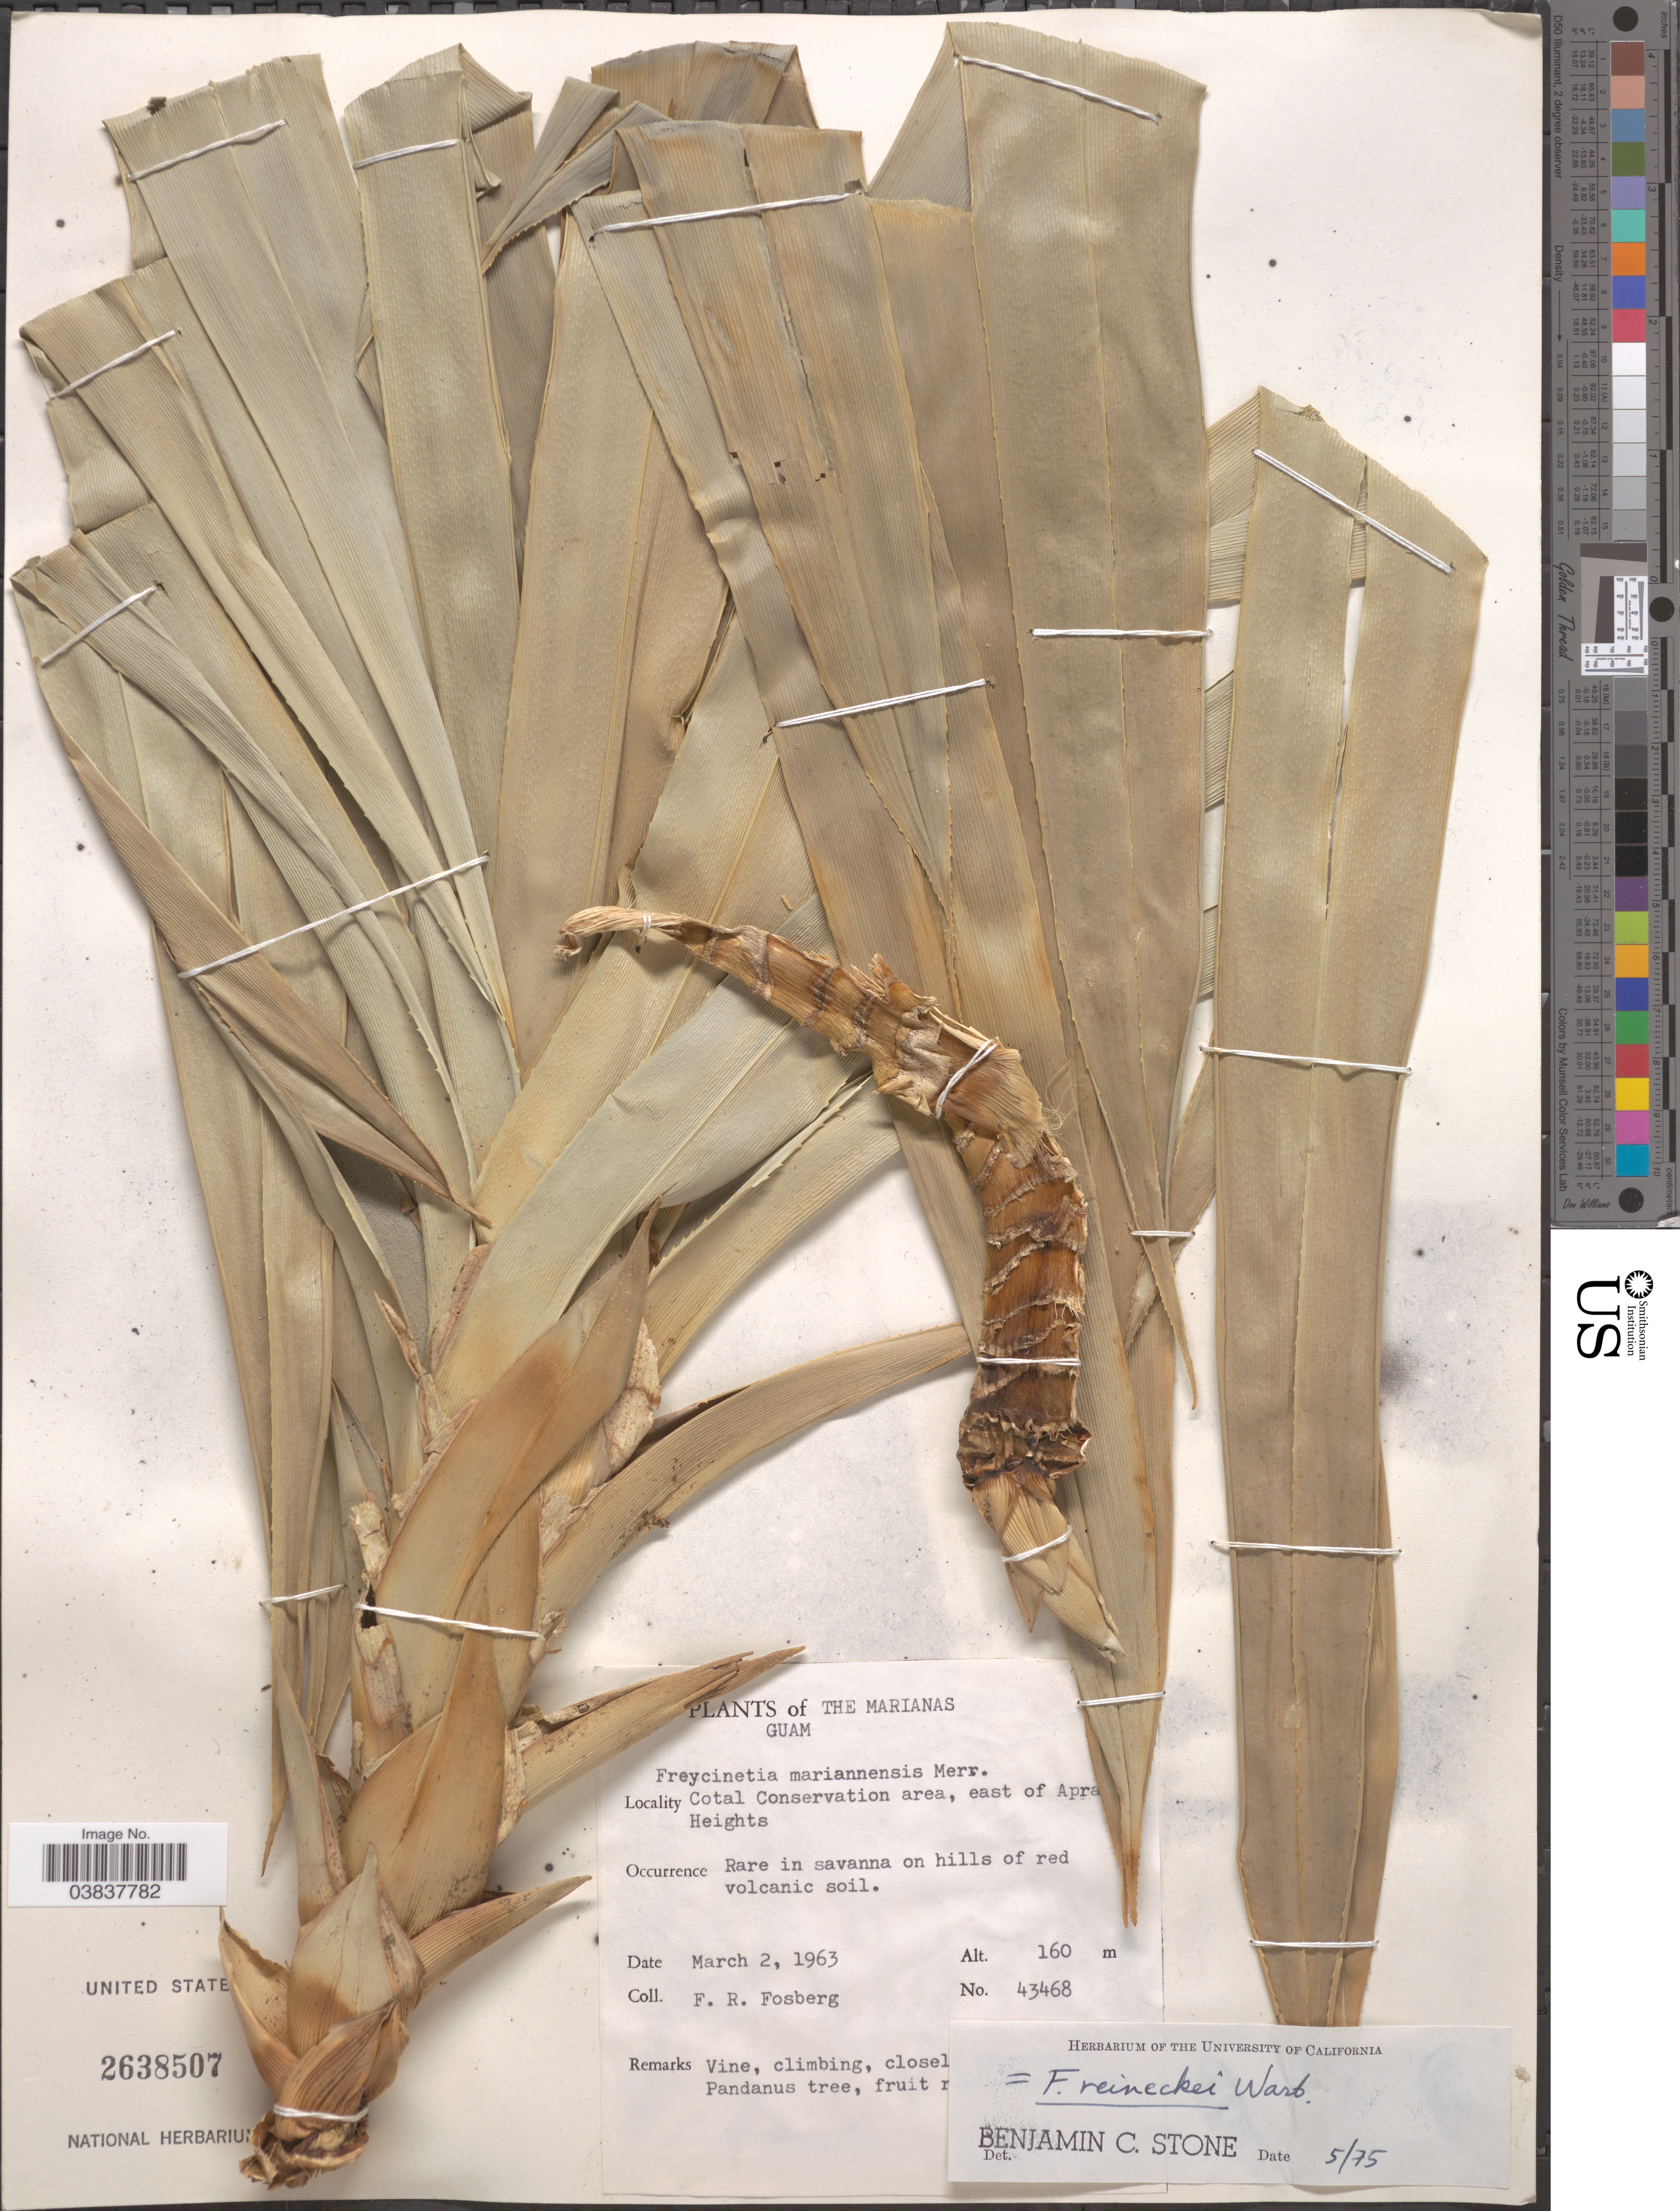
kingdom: Plantae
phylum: Tracheophyta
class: Liliopsida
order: Pandanales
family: Pandanaceae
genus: Freycinetia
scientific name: Freycinetia reineckei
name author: Warb. ex Reinecke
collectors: F. R. Fosberg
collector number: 43468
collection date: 1963-03-02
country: Guam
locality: The Marianas. Cotal Conservation area, east of Apra Heights.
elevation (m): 160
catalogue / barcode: US 2638507